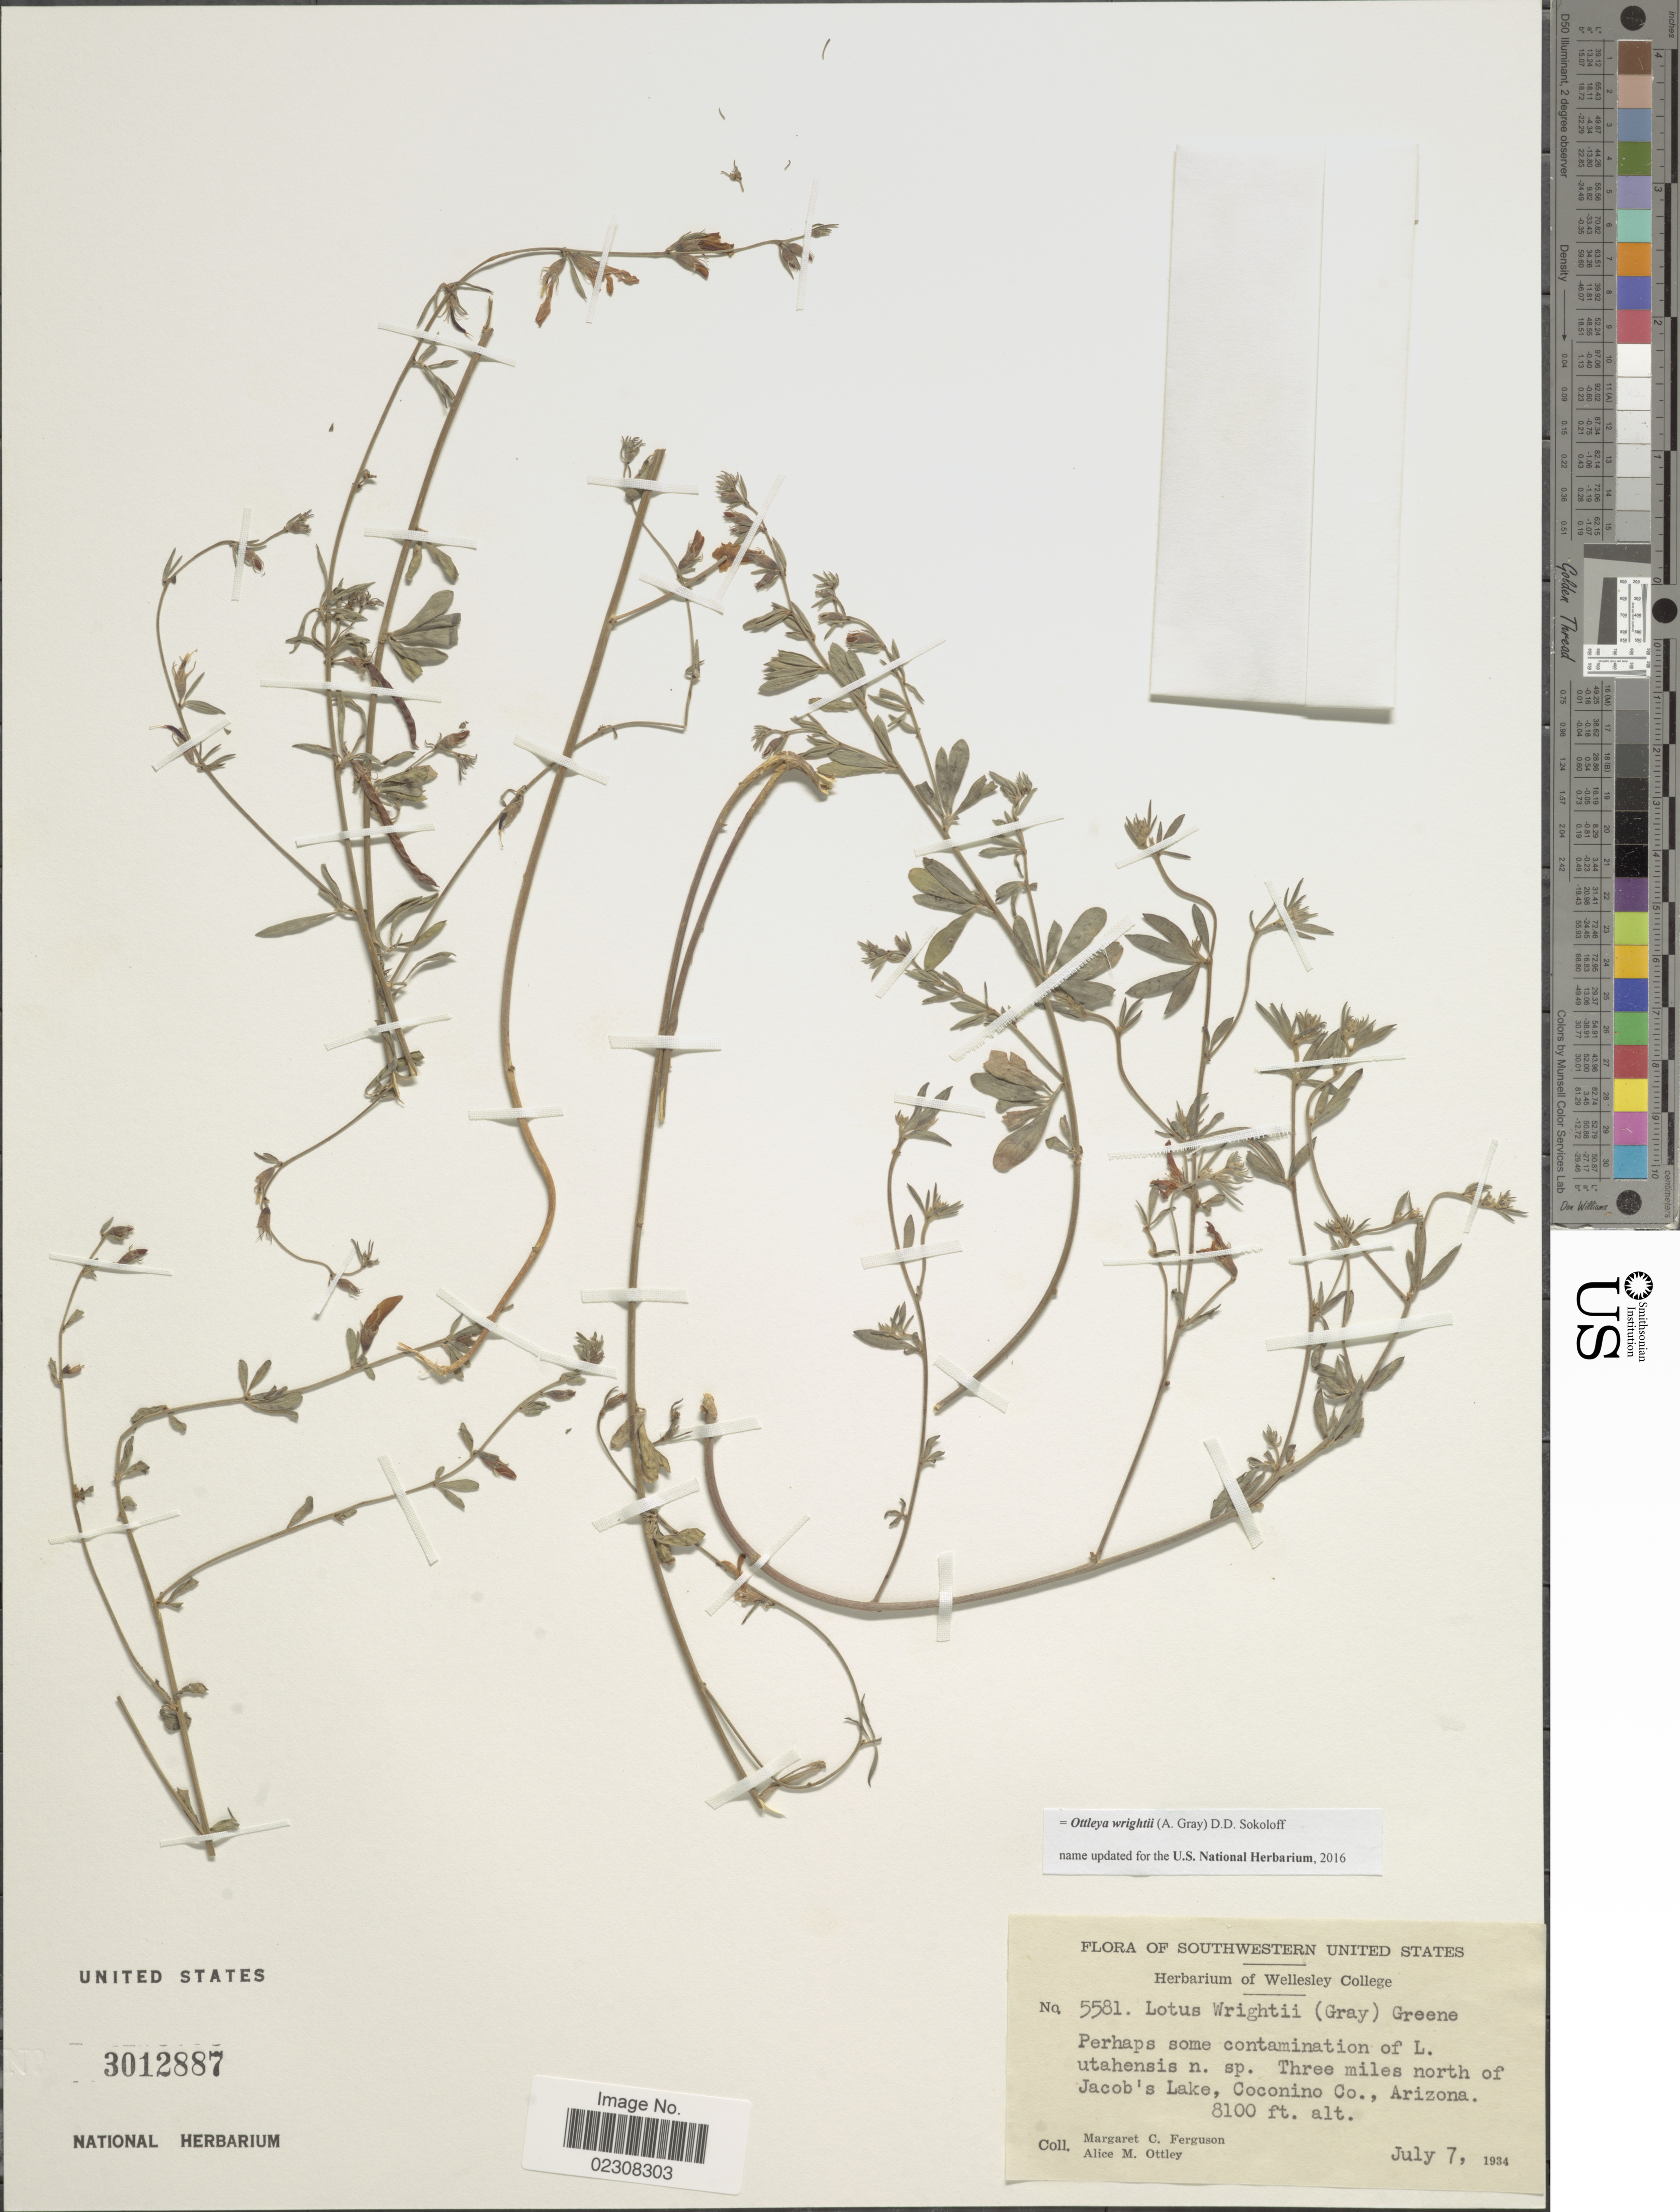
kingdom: Plantae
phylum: Tracheophyta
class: Magnoliopsida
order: Fabales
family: Fabaceae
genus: Ottleya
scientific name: Ottleya wrightii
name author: (A. Gray) D.D. Sokoloff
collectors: M. Ferguson & A. M. Ottley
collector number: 5581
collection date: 1934-07-07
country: United States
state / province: Arizona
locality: Three miles north of Jacob's Lake. Coconino Co.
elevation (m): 2469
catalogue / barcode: US 3012887